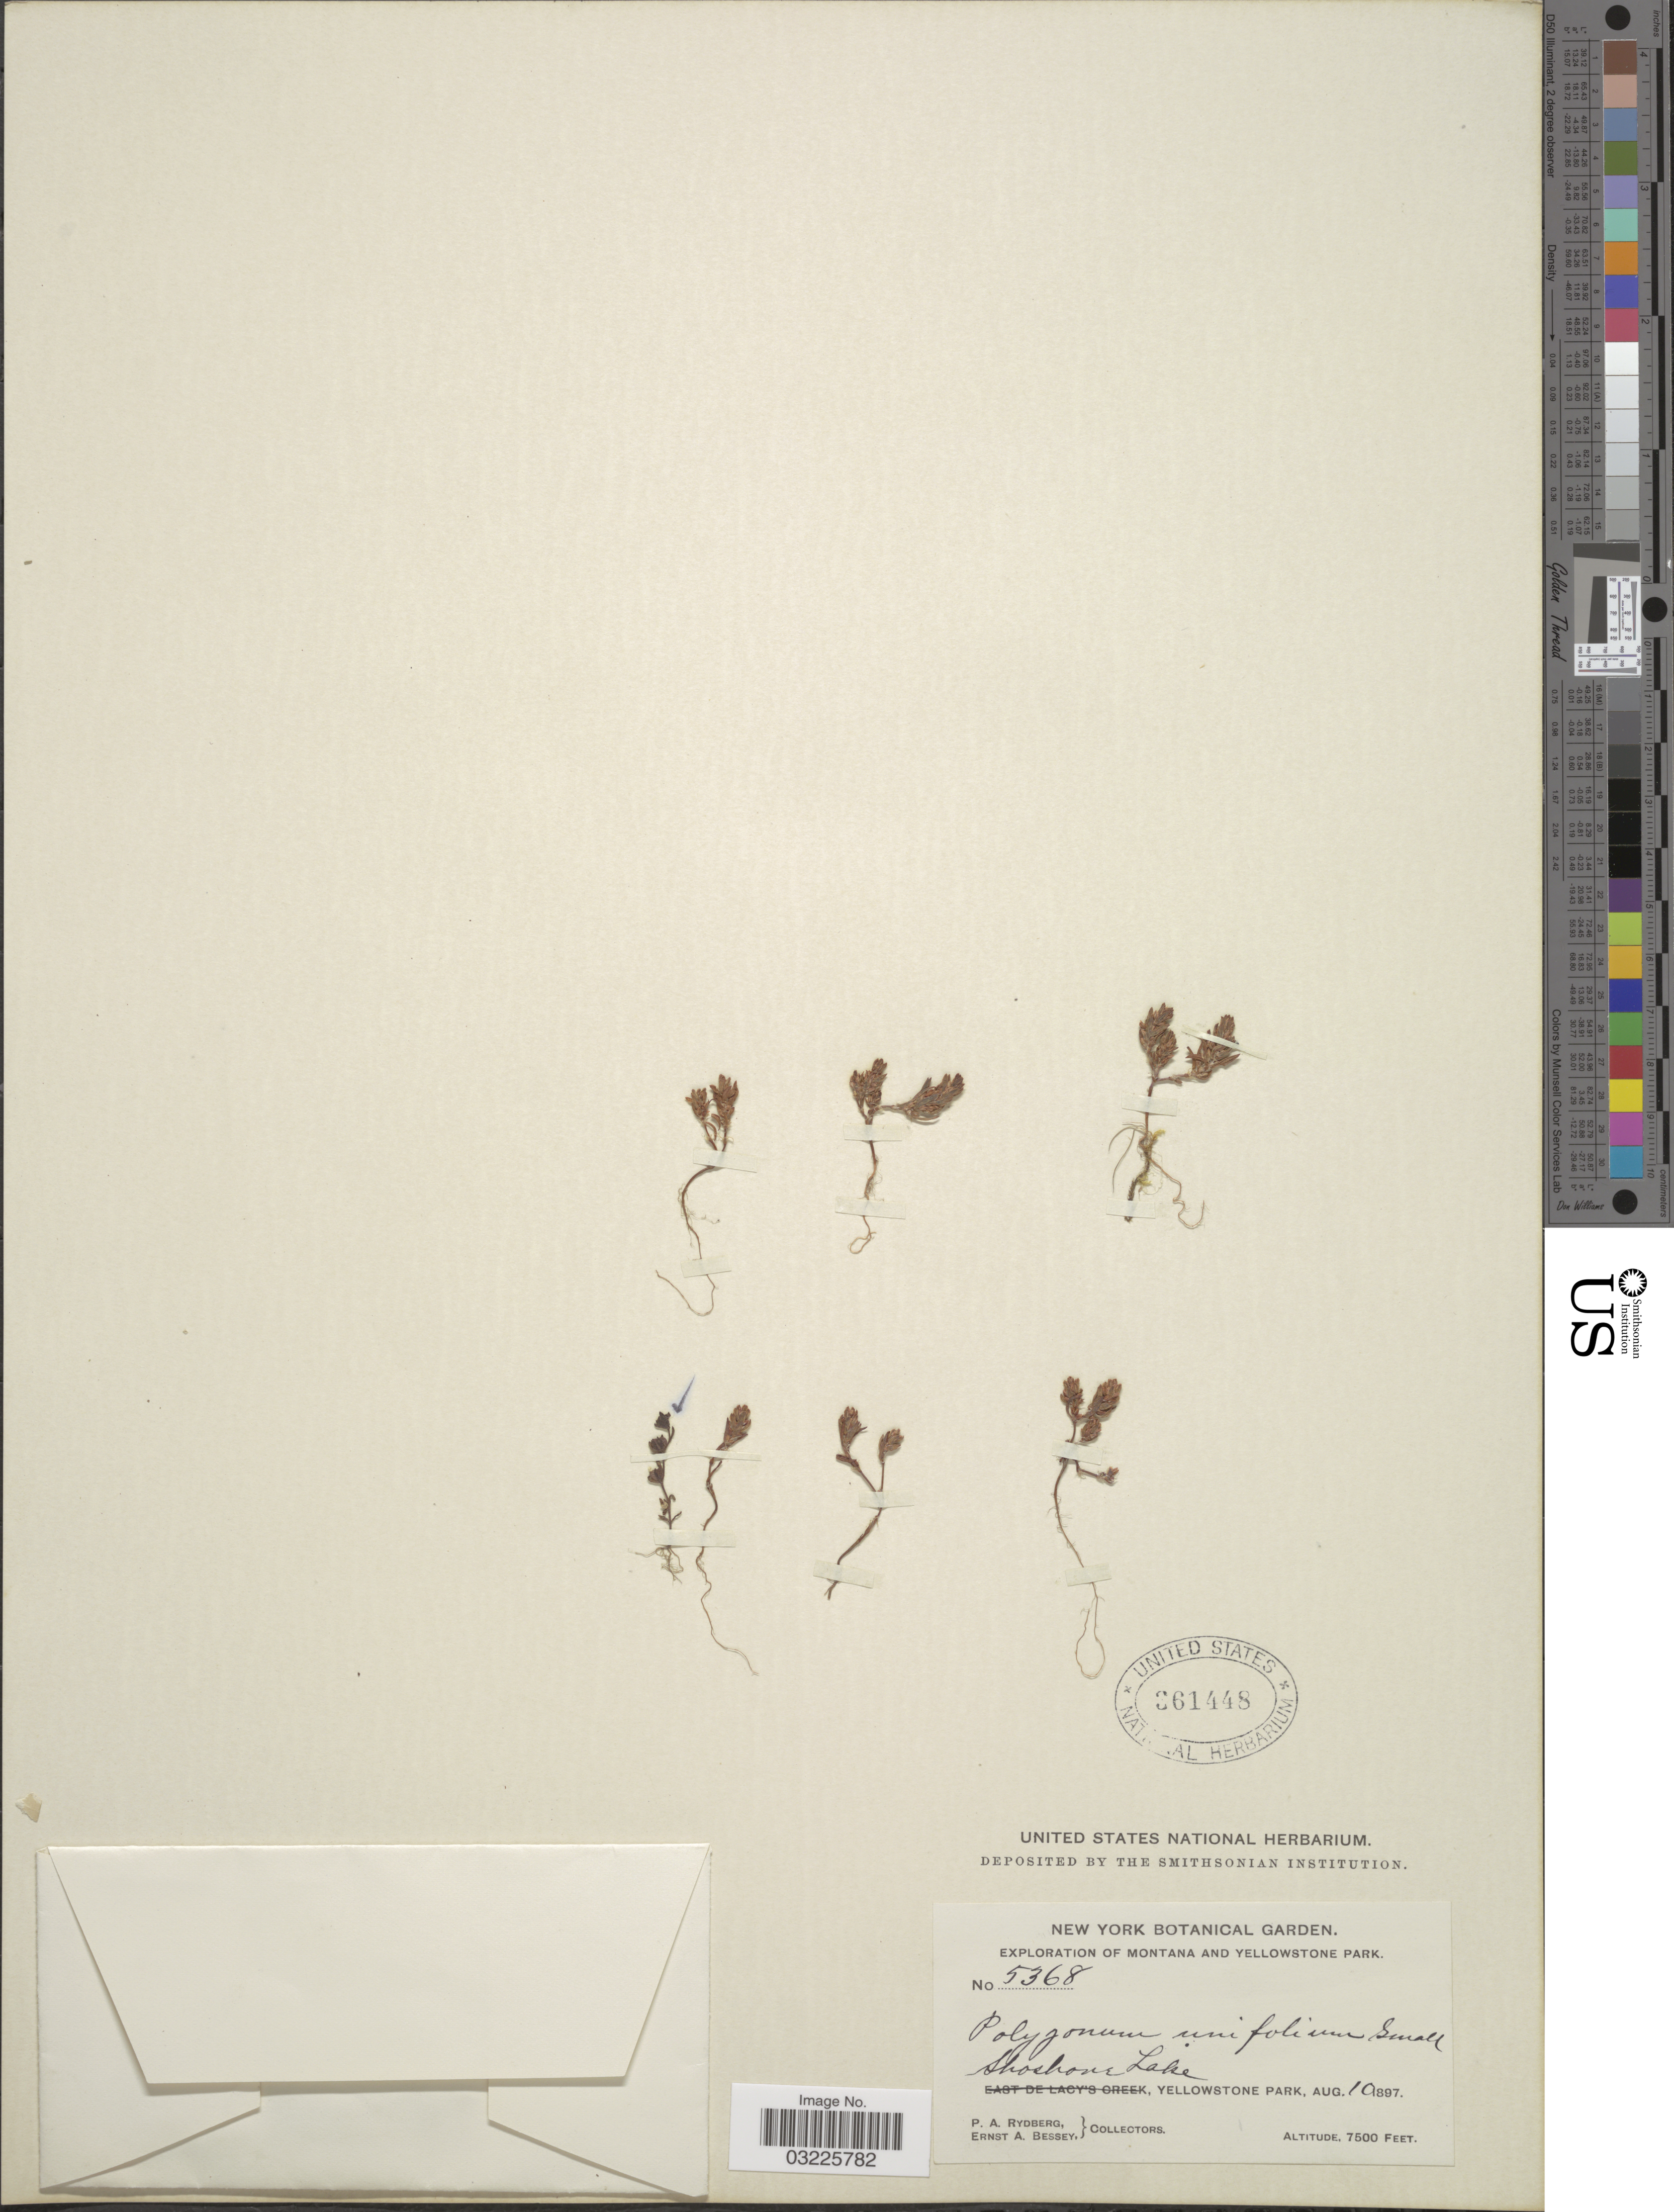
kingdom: Plantae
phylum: Tracheophyta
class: Magnoliopsida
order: Caryophyllales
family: Polygonaceae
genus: Polygonum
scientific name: Polygonum polygaloides subsp. kelloggii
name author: (Greene) Hickman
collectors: P. A. Rydberg & E. A. Bessey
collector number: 5368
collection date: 1897-08-10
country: United States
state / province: Montana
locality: Shoshone Lake, Yellowstone Park.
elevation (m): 2286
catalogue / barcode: US 361448